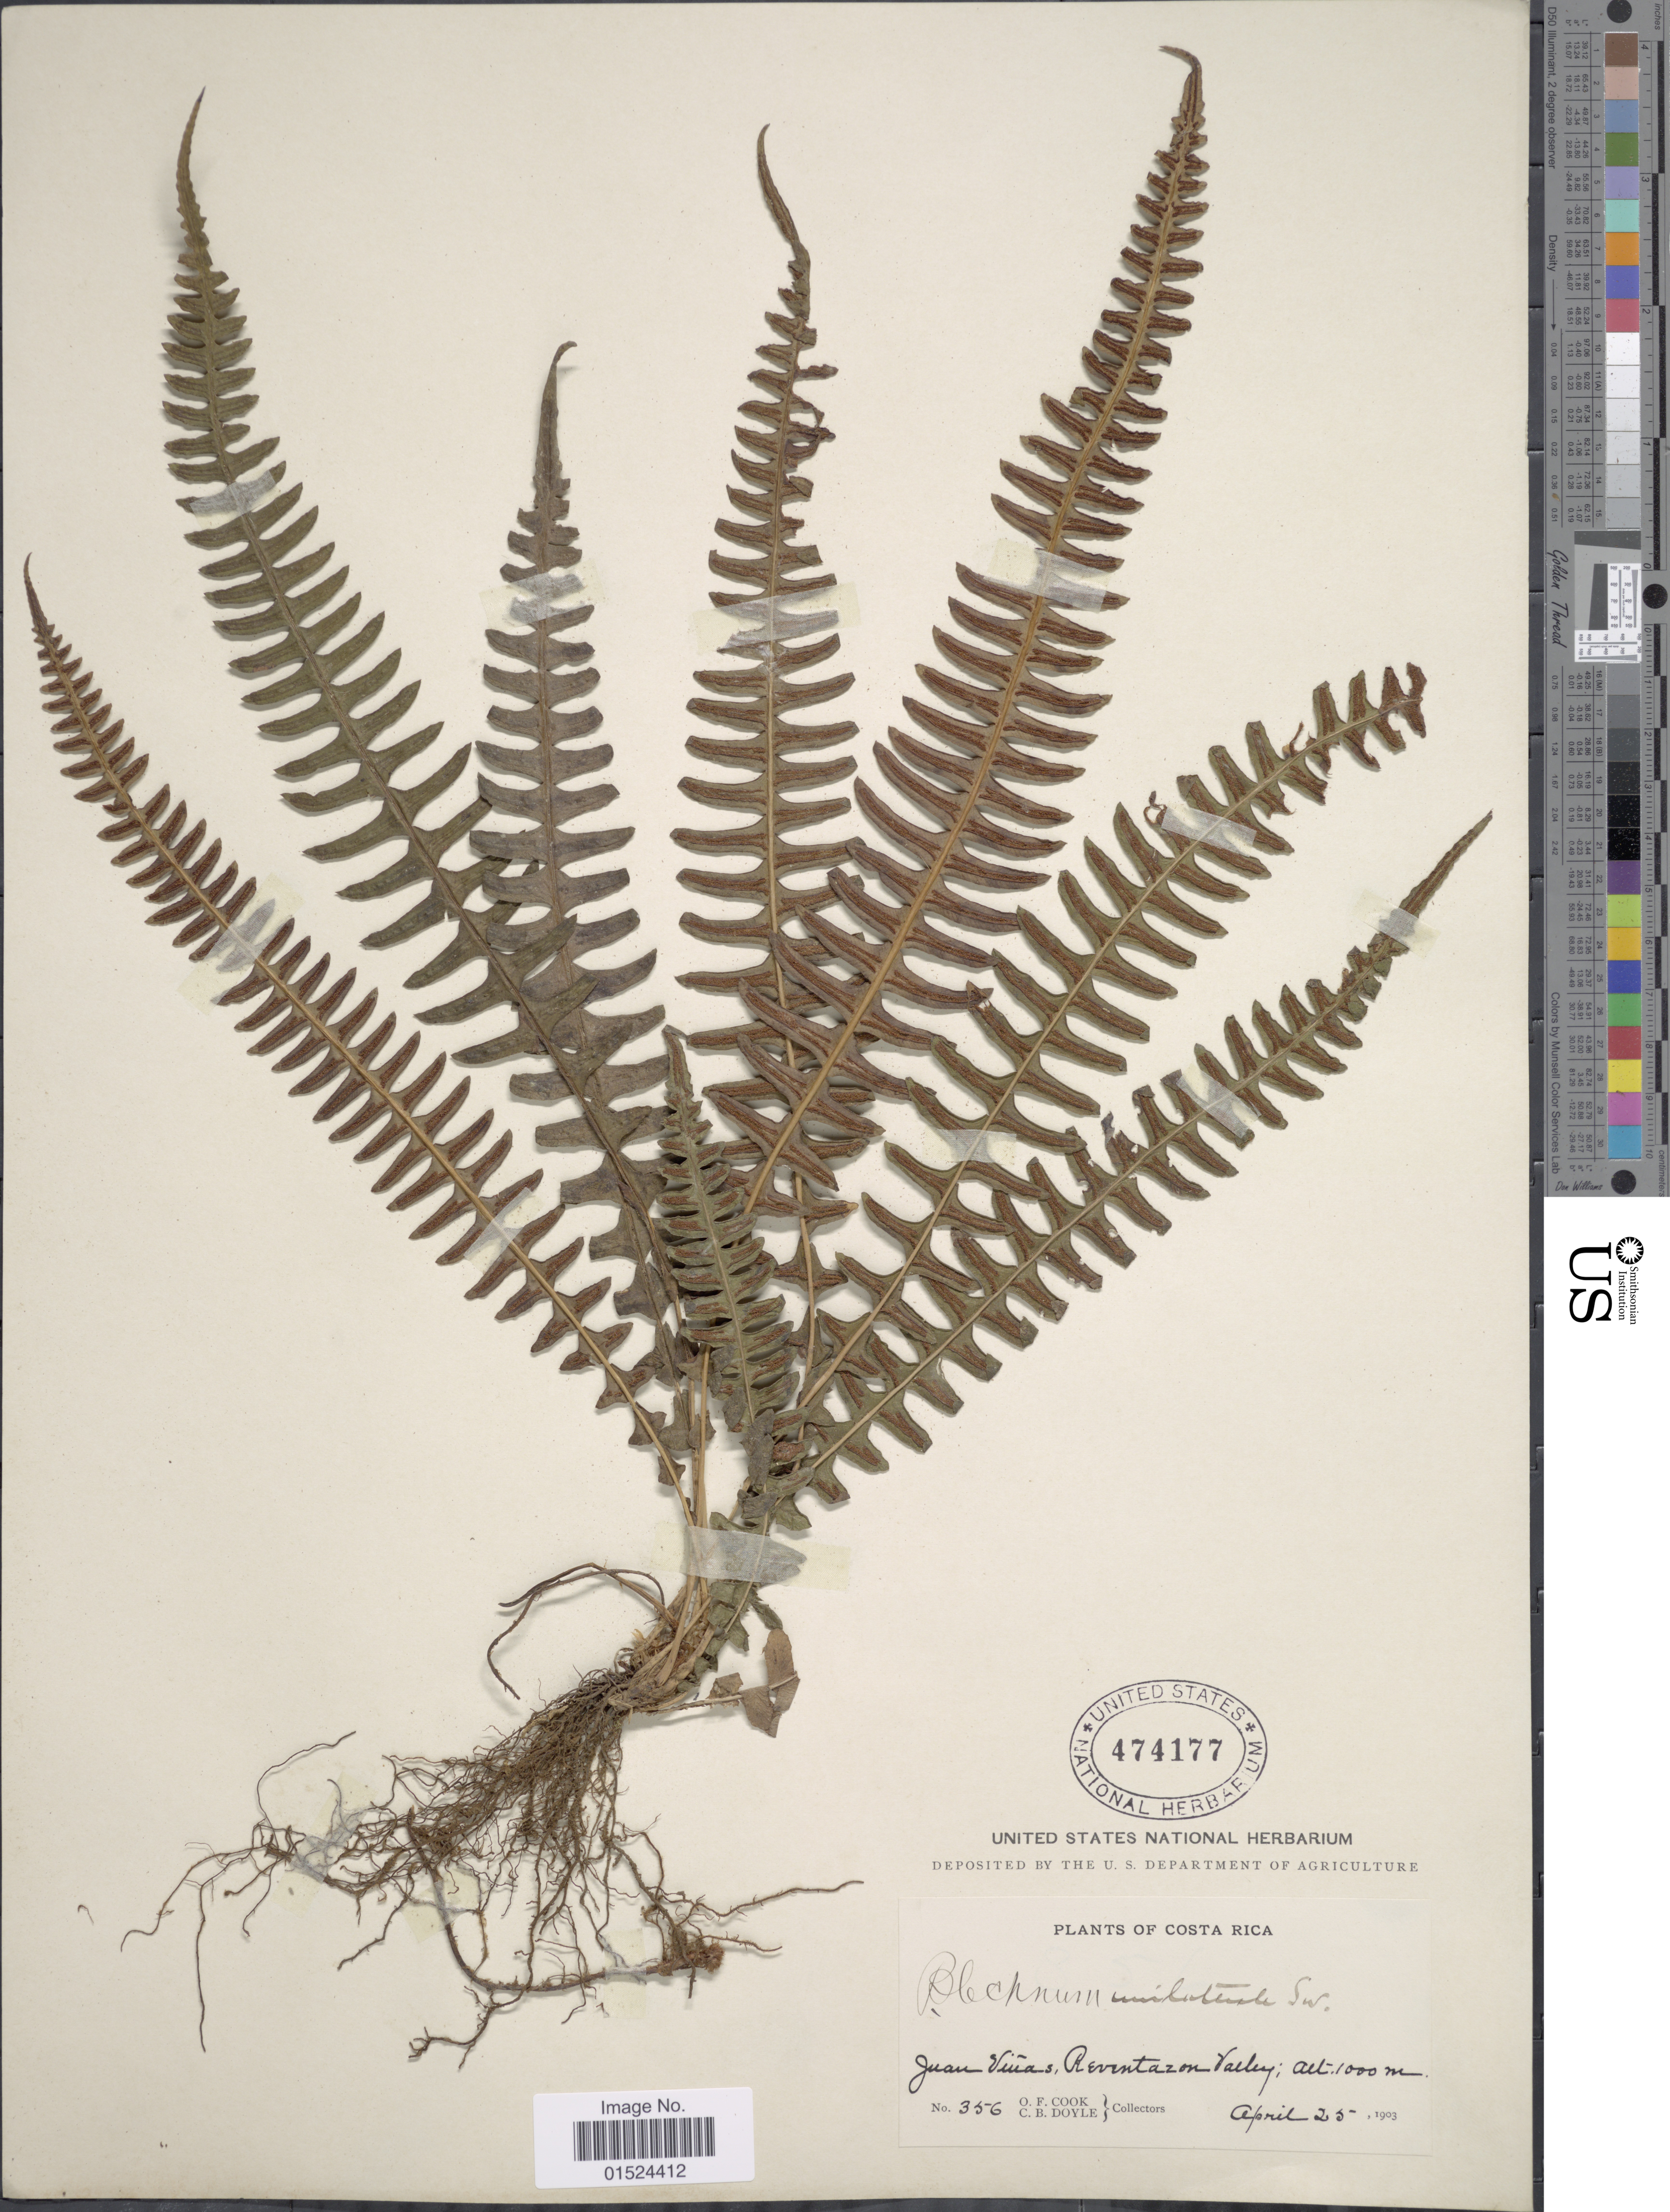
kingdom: Plantae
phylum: Tracheophyta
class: Polypodiopsida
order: Polypodiales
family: Blechnaceae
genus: Blechnum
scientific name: Blechnum polypodioides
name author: Raddi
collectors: O. F. Cook & C. Doyle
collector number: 356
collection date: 1903-04-25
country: Costa Rica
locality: Juan Viñas, Reventazon Valley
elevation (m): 1000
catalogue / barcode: US 474177